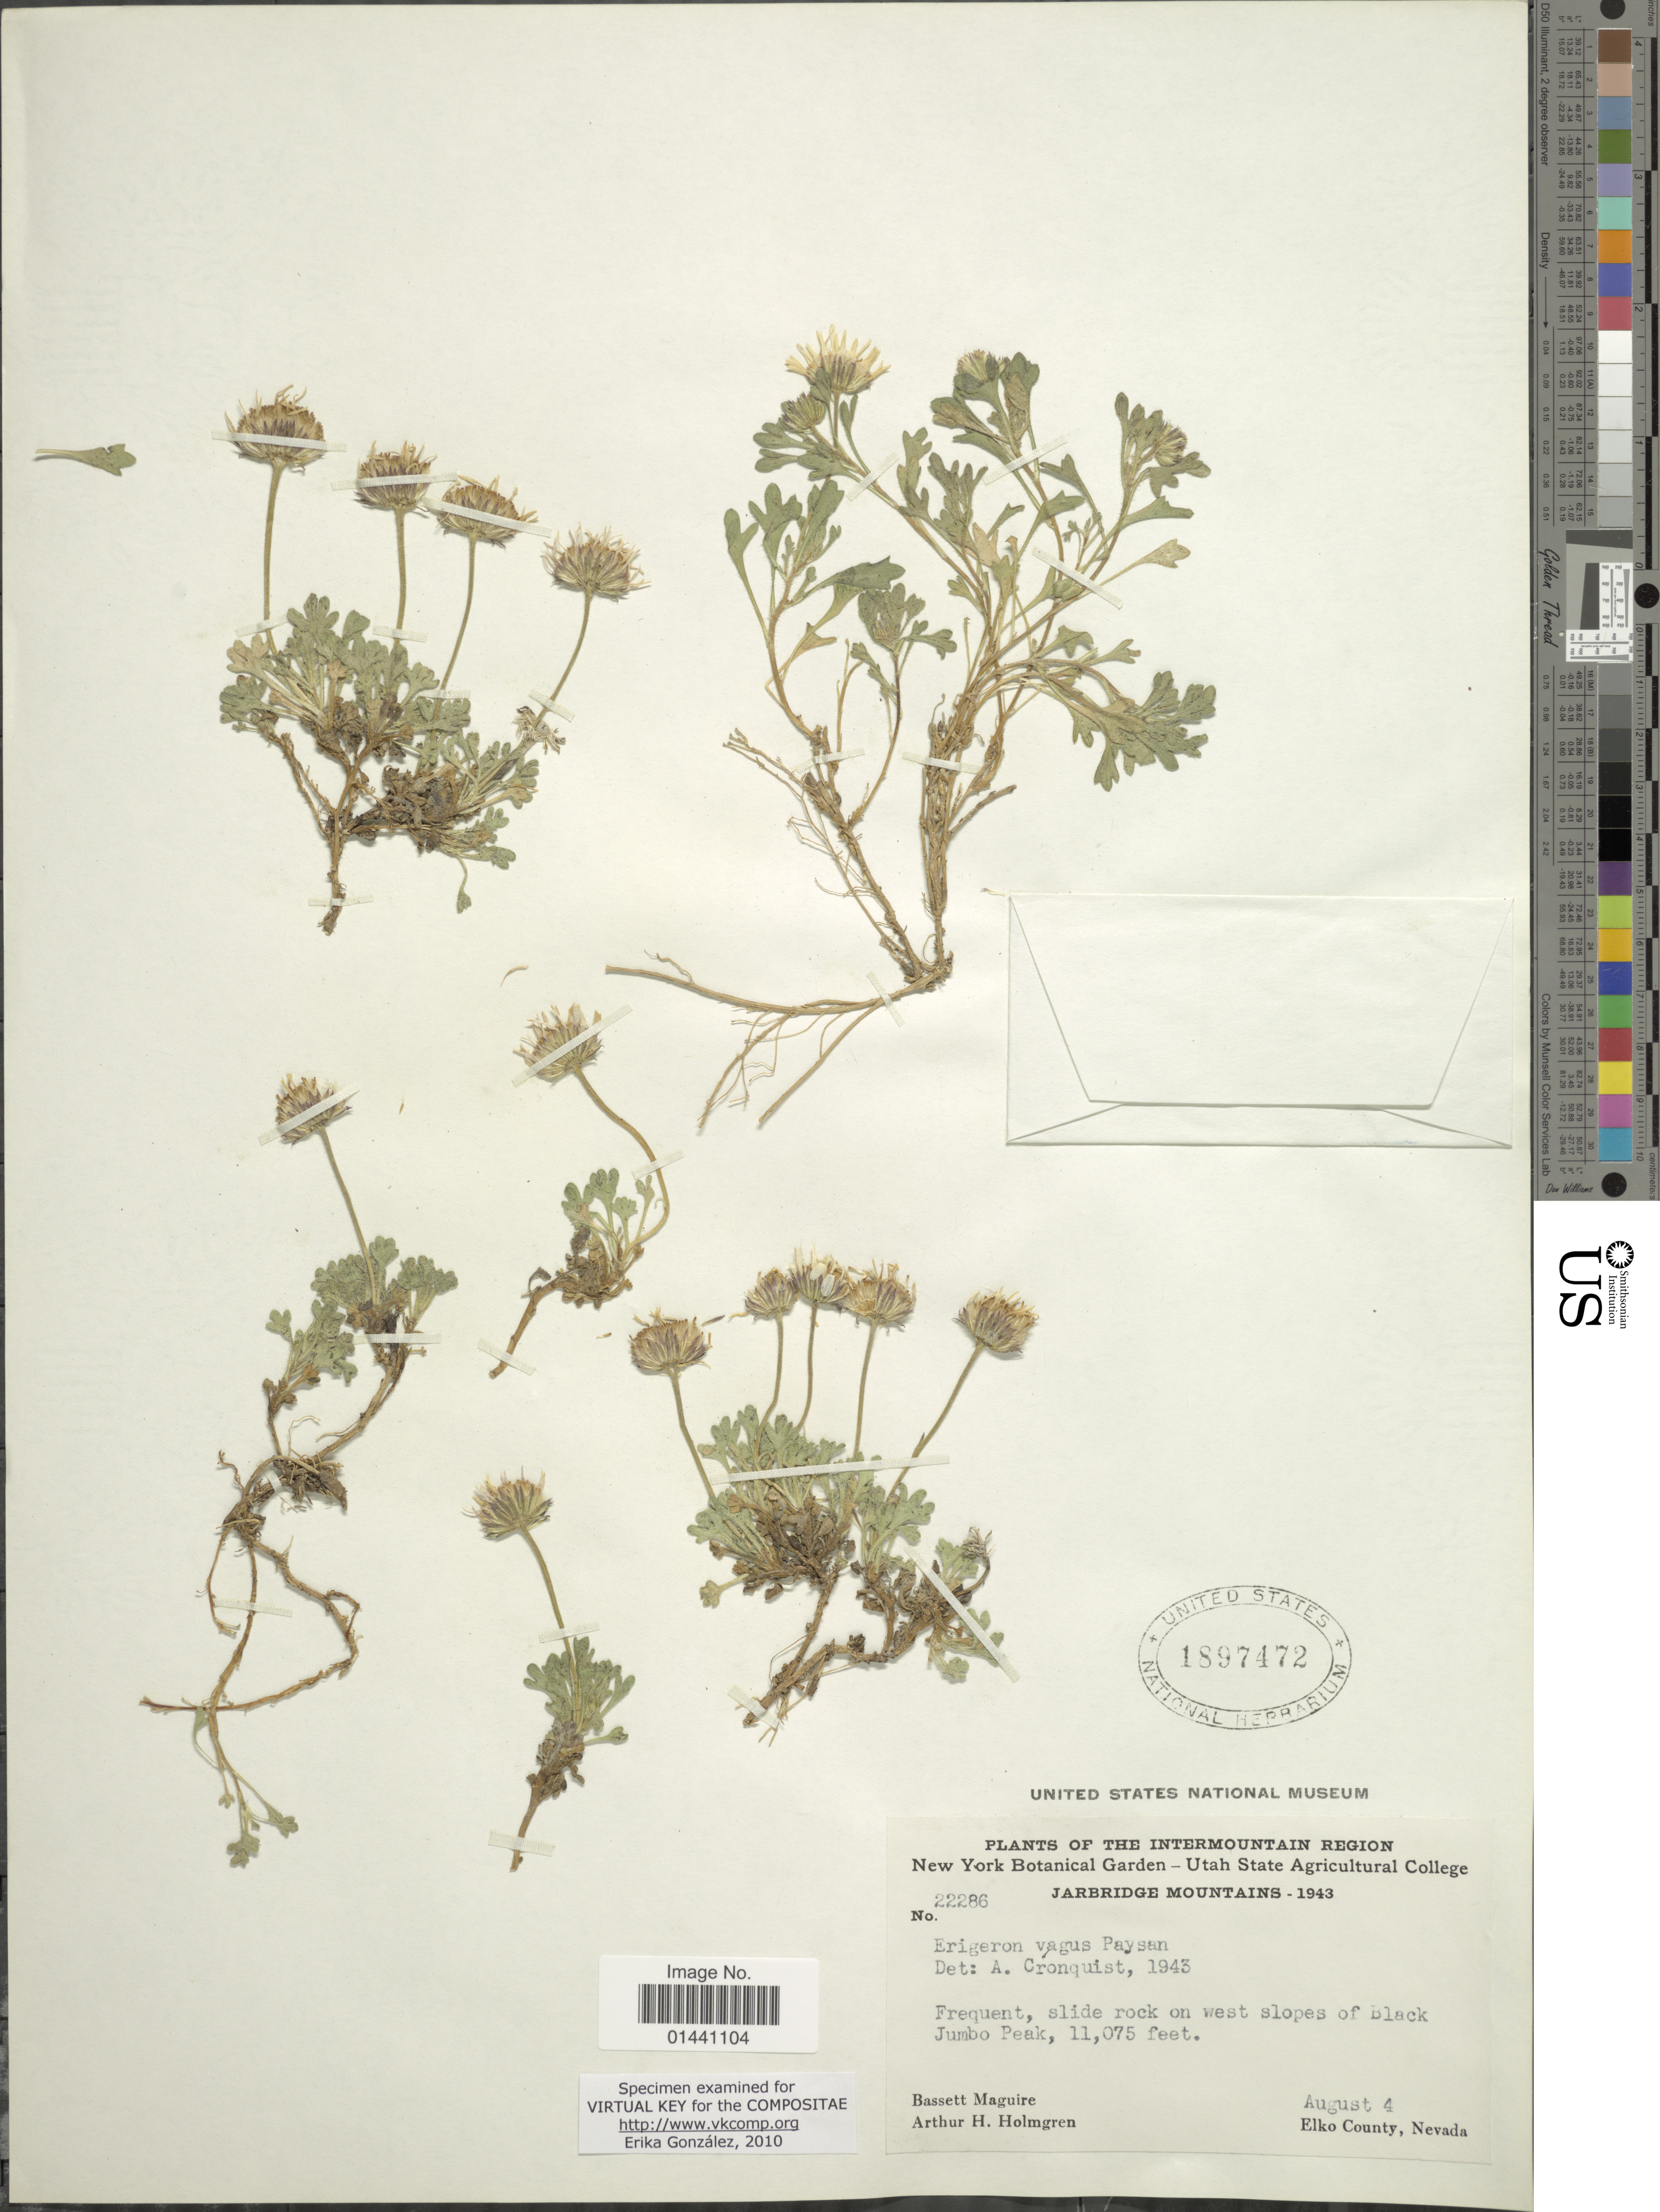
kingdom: Plantae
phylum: Tracheophyta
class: Magnoliopsida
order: Asterales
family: Asteraceae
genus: Erigeron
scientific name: Erigeron vagus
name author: Payson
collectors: B. Maguire & A. H. Holmgren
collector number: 22286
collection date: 1943-08-04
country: United States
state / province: Nevada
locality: Intermountain Region, Jarbridge Mountains, slide rock on west slopes of blck Jumbo Peak, Elko County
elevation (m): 3376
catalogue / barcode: US 1897472